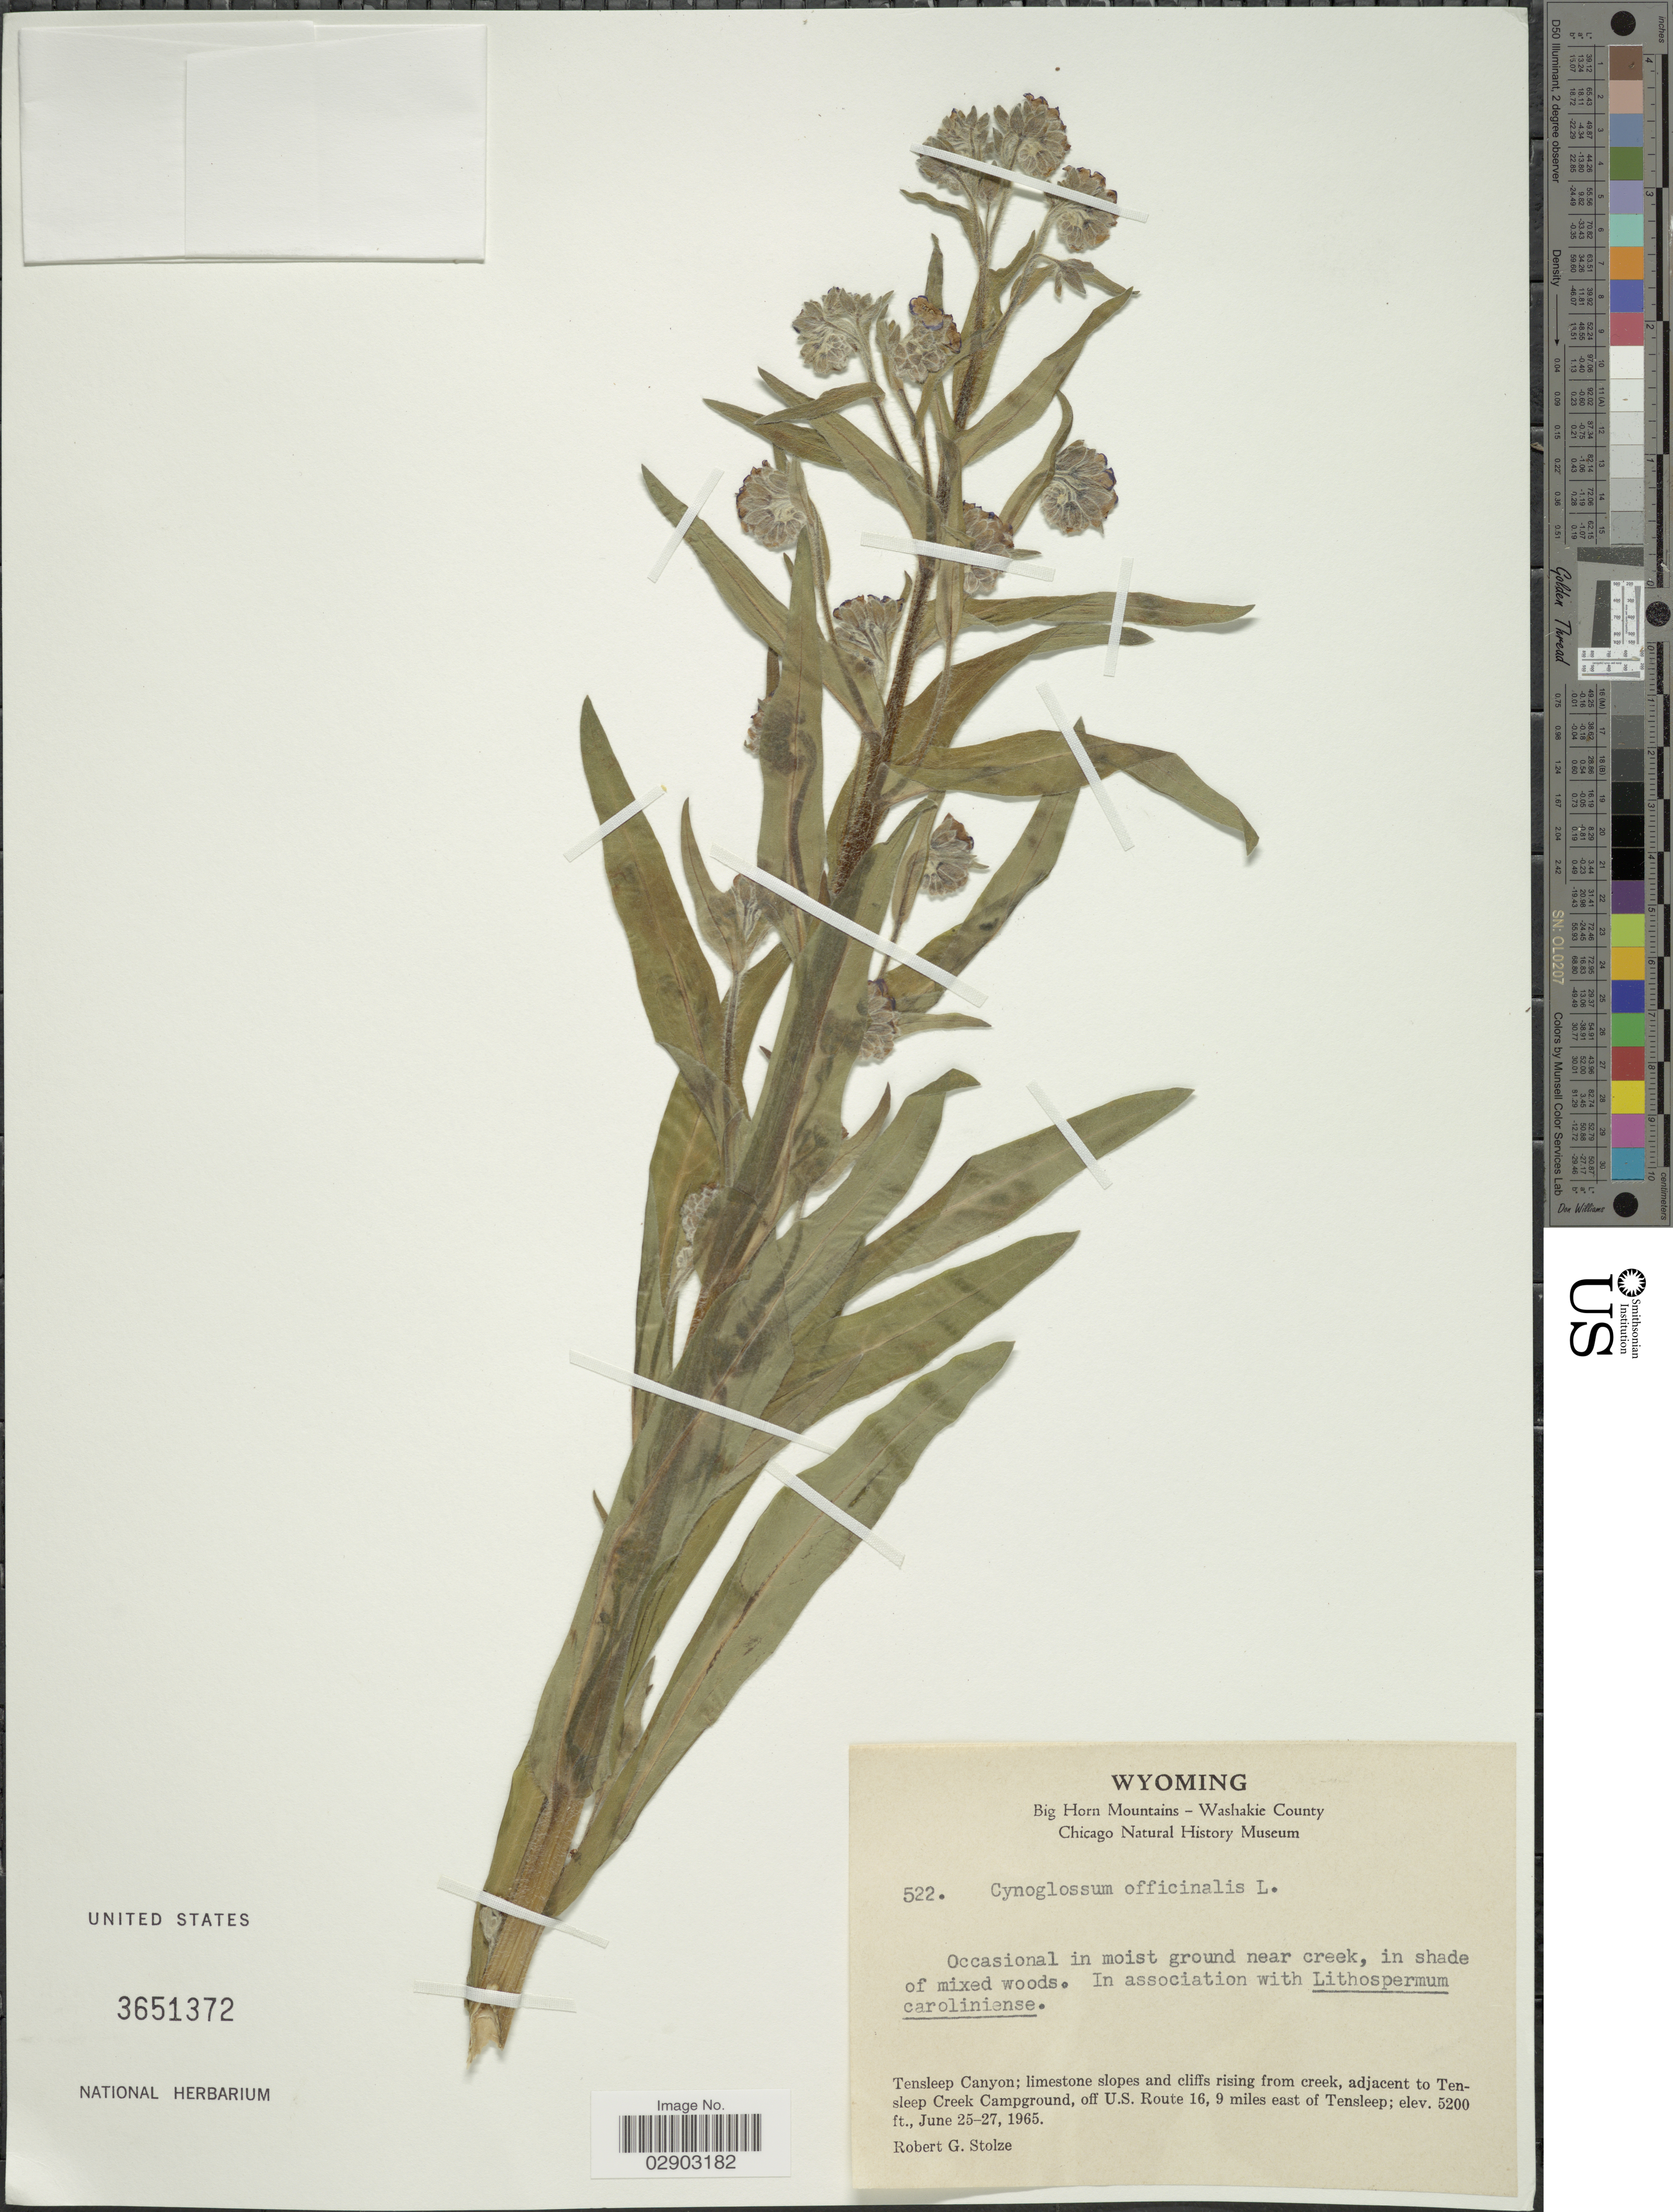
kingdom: Plantae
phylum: Tracheophyta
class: Magnoliopsida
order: Boraginales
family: Boraginaceae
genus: Cynoglossum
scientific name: Cynoglossum officinale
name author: L.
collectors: R. G. Stolze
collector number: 522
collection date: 1965-06-25/1965-06-27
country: United States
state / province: Wyoming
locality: Tensleep Canyon; limestone slopes and cliffs rising from creek, adjacent to Tensleep Creek Campground, off U.S. Route 16, 9 miles east of Tensleep.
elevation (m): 1585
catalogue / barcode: US 3651372